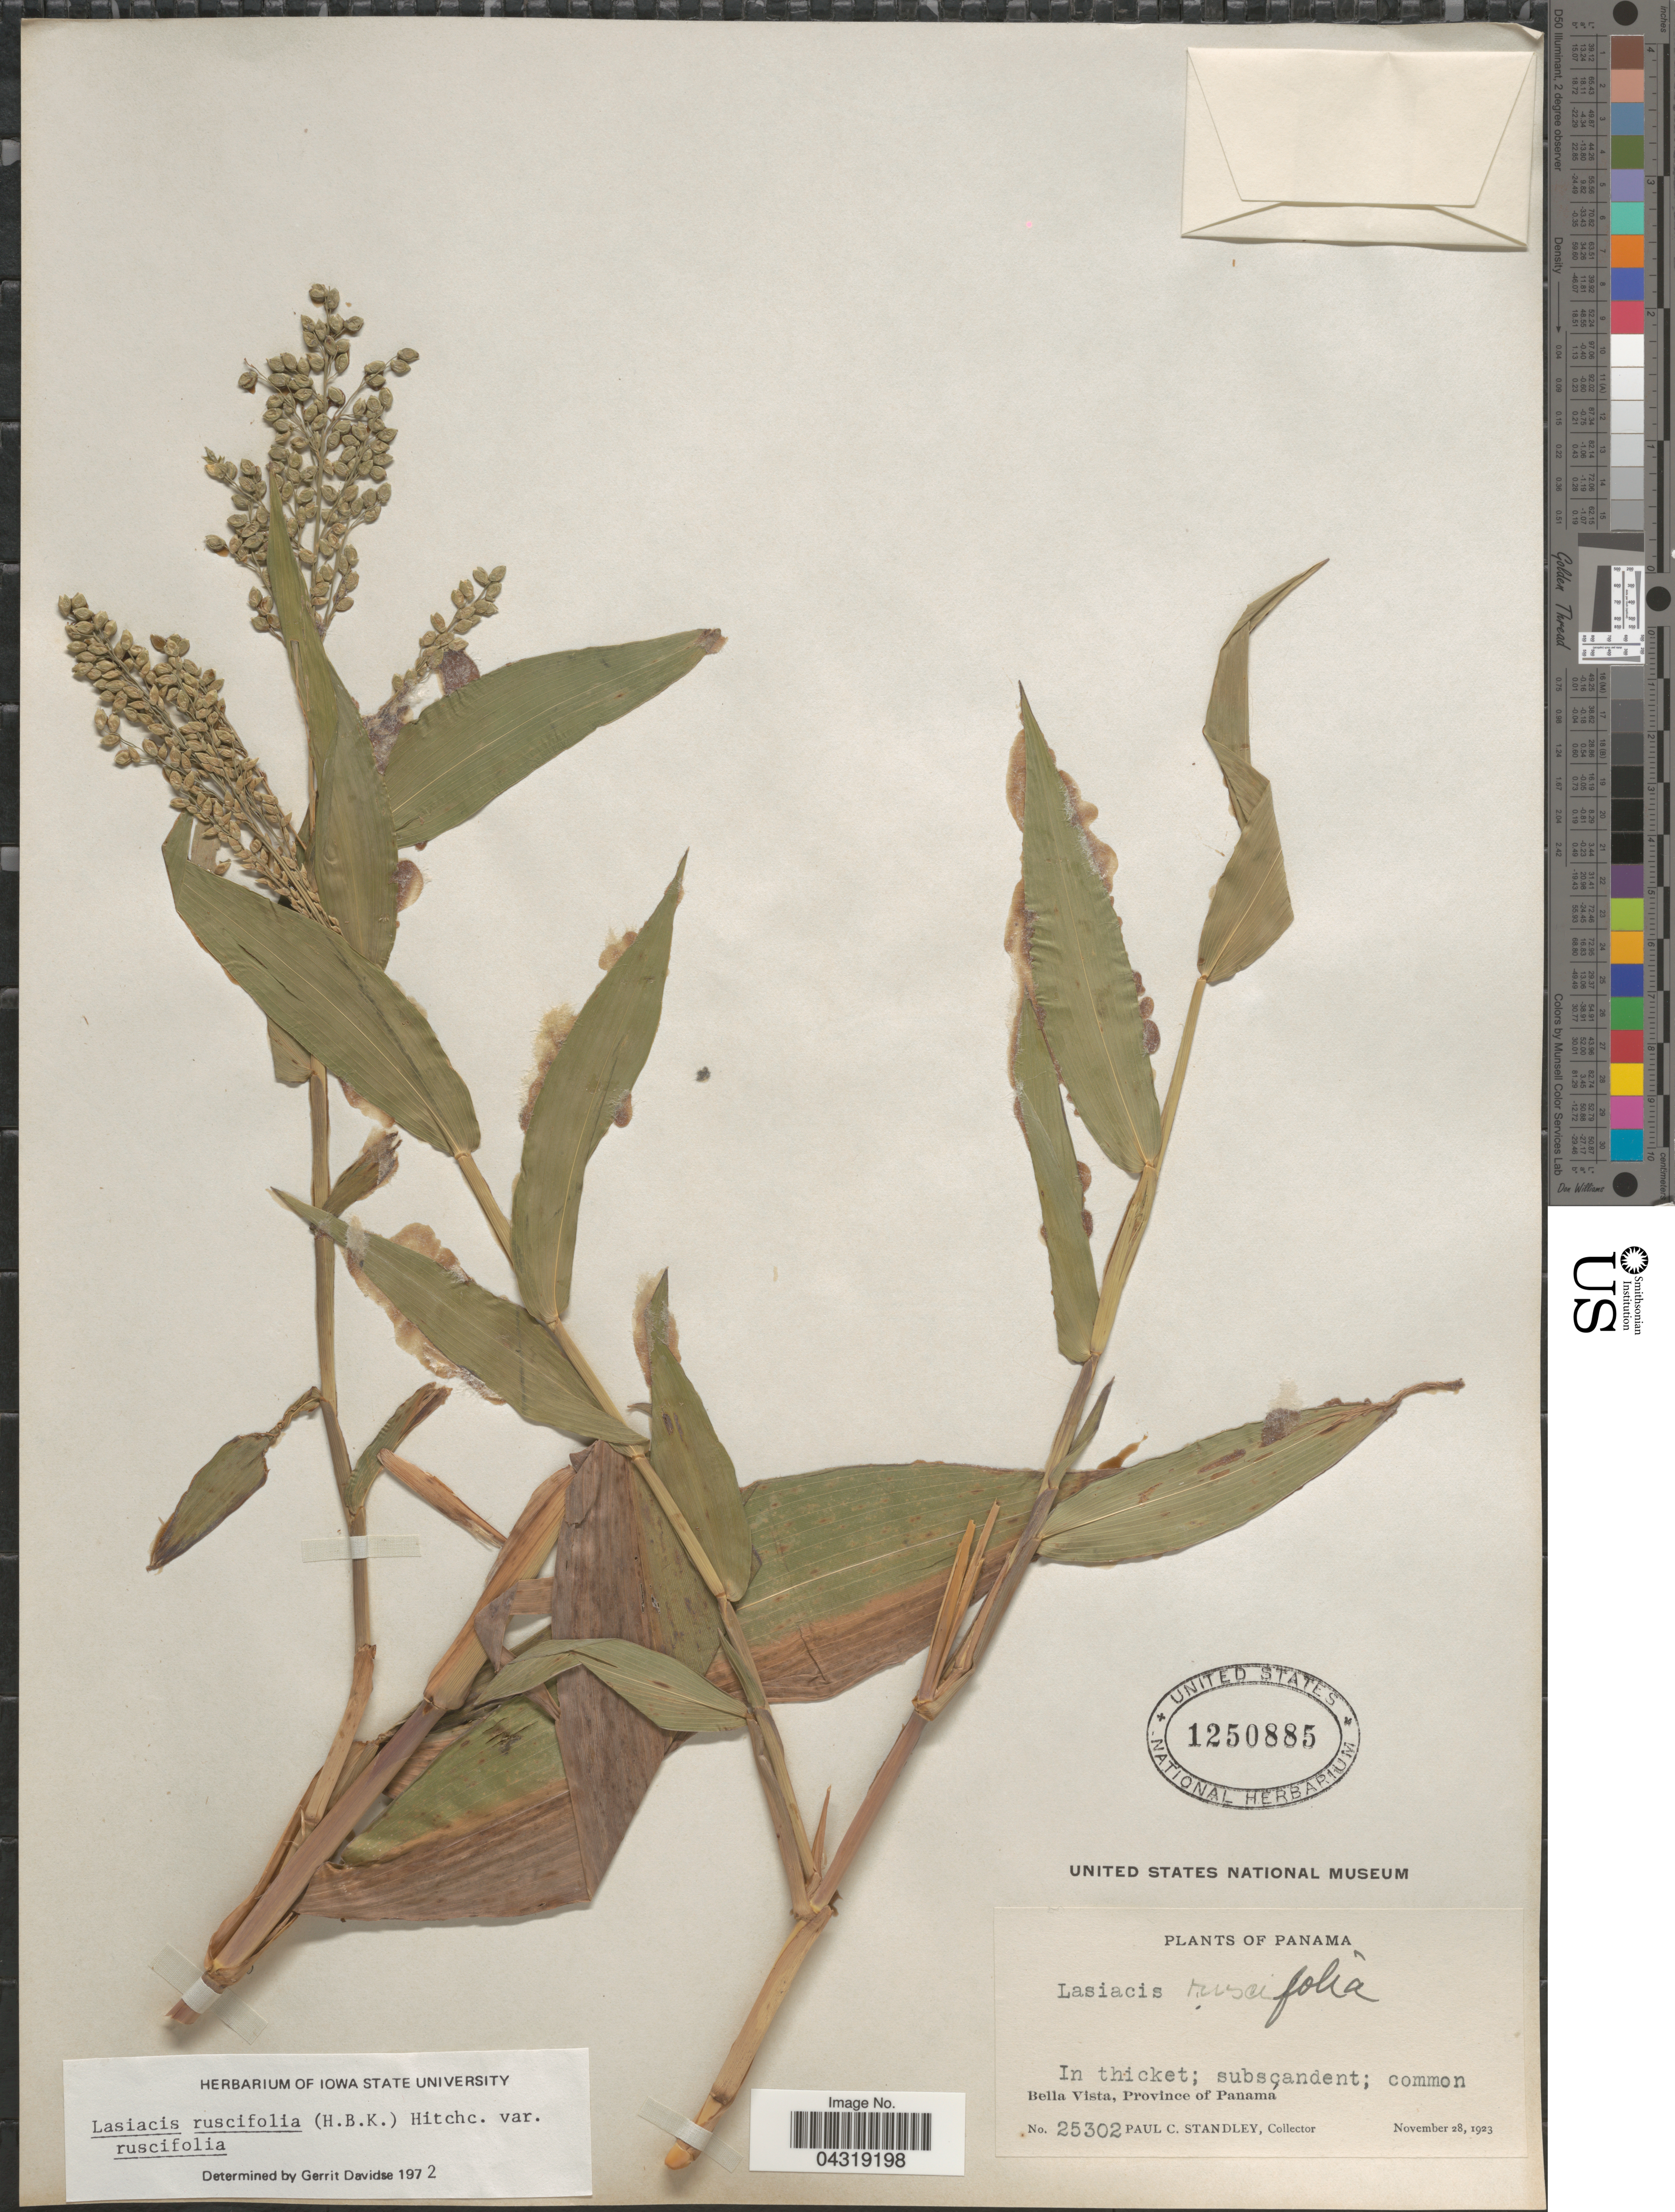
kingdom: Plantae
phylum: Tracheophyta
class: Liliopsida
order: Poales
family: Poaceae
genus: Lasiacis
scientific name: Lasiacis ruscifolia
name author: (Kunth) Hitchc.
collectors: P. C. Standley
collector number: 25302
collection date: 1923-11-28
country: Panama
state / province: Panamá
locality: Bella Vista.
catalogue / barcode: US 1250885